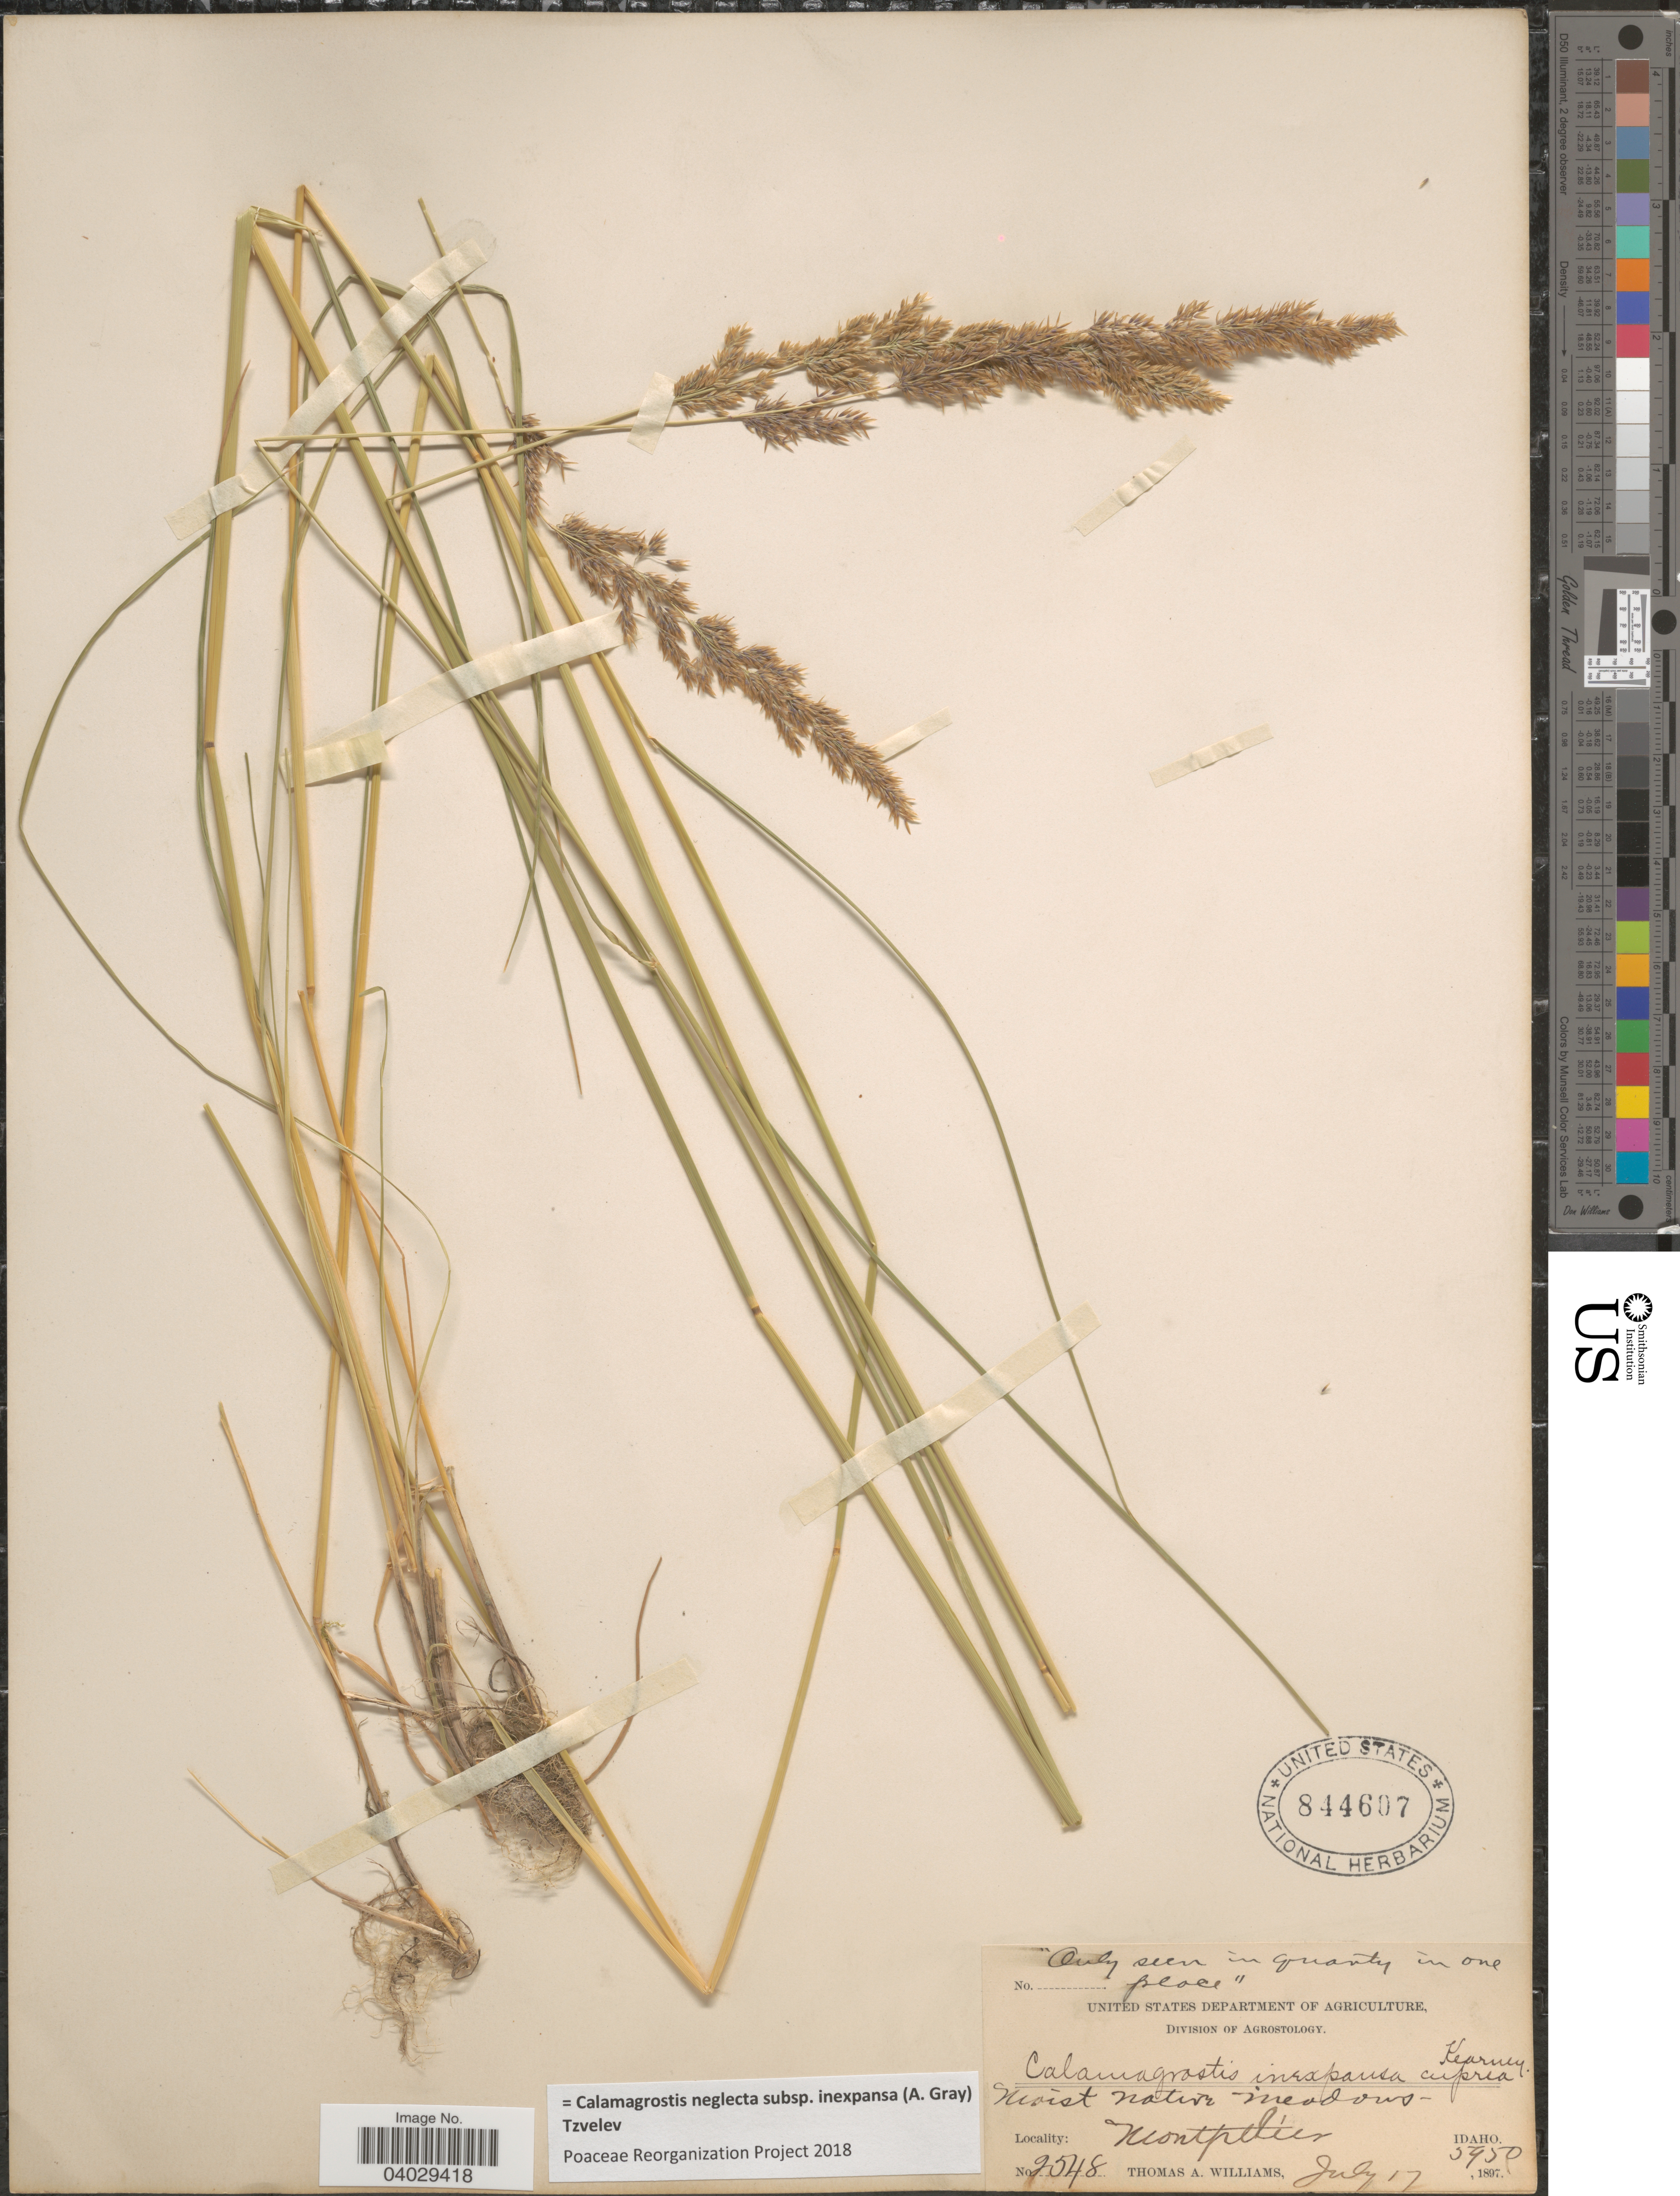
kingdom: Plantae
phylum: Tracheophyta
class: Liliopsida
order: Poales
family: Poaceae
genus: Calamagrostis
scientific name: Calamagrostis neglecta subsp. inexpansa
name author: (A. Gray) Tzvelev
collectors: T. A. Williams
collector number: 2548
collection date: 1897-07-17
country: United States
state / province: Idaho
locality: Montpelier.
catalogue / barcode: US 844607